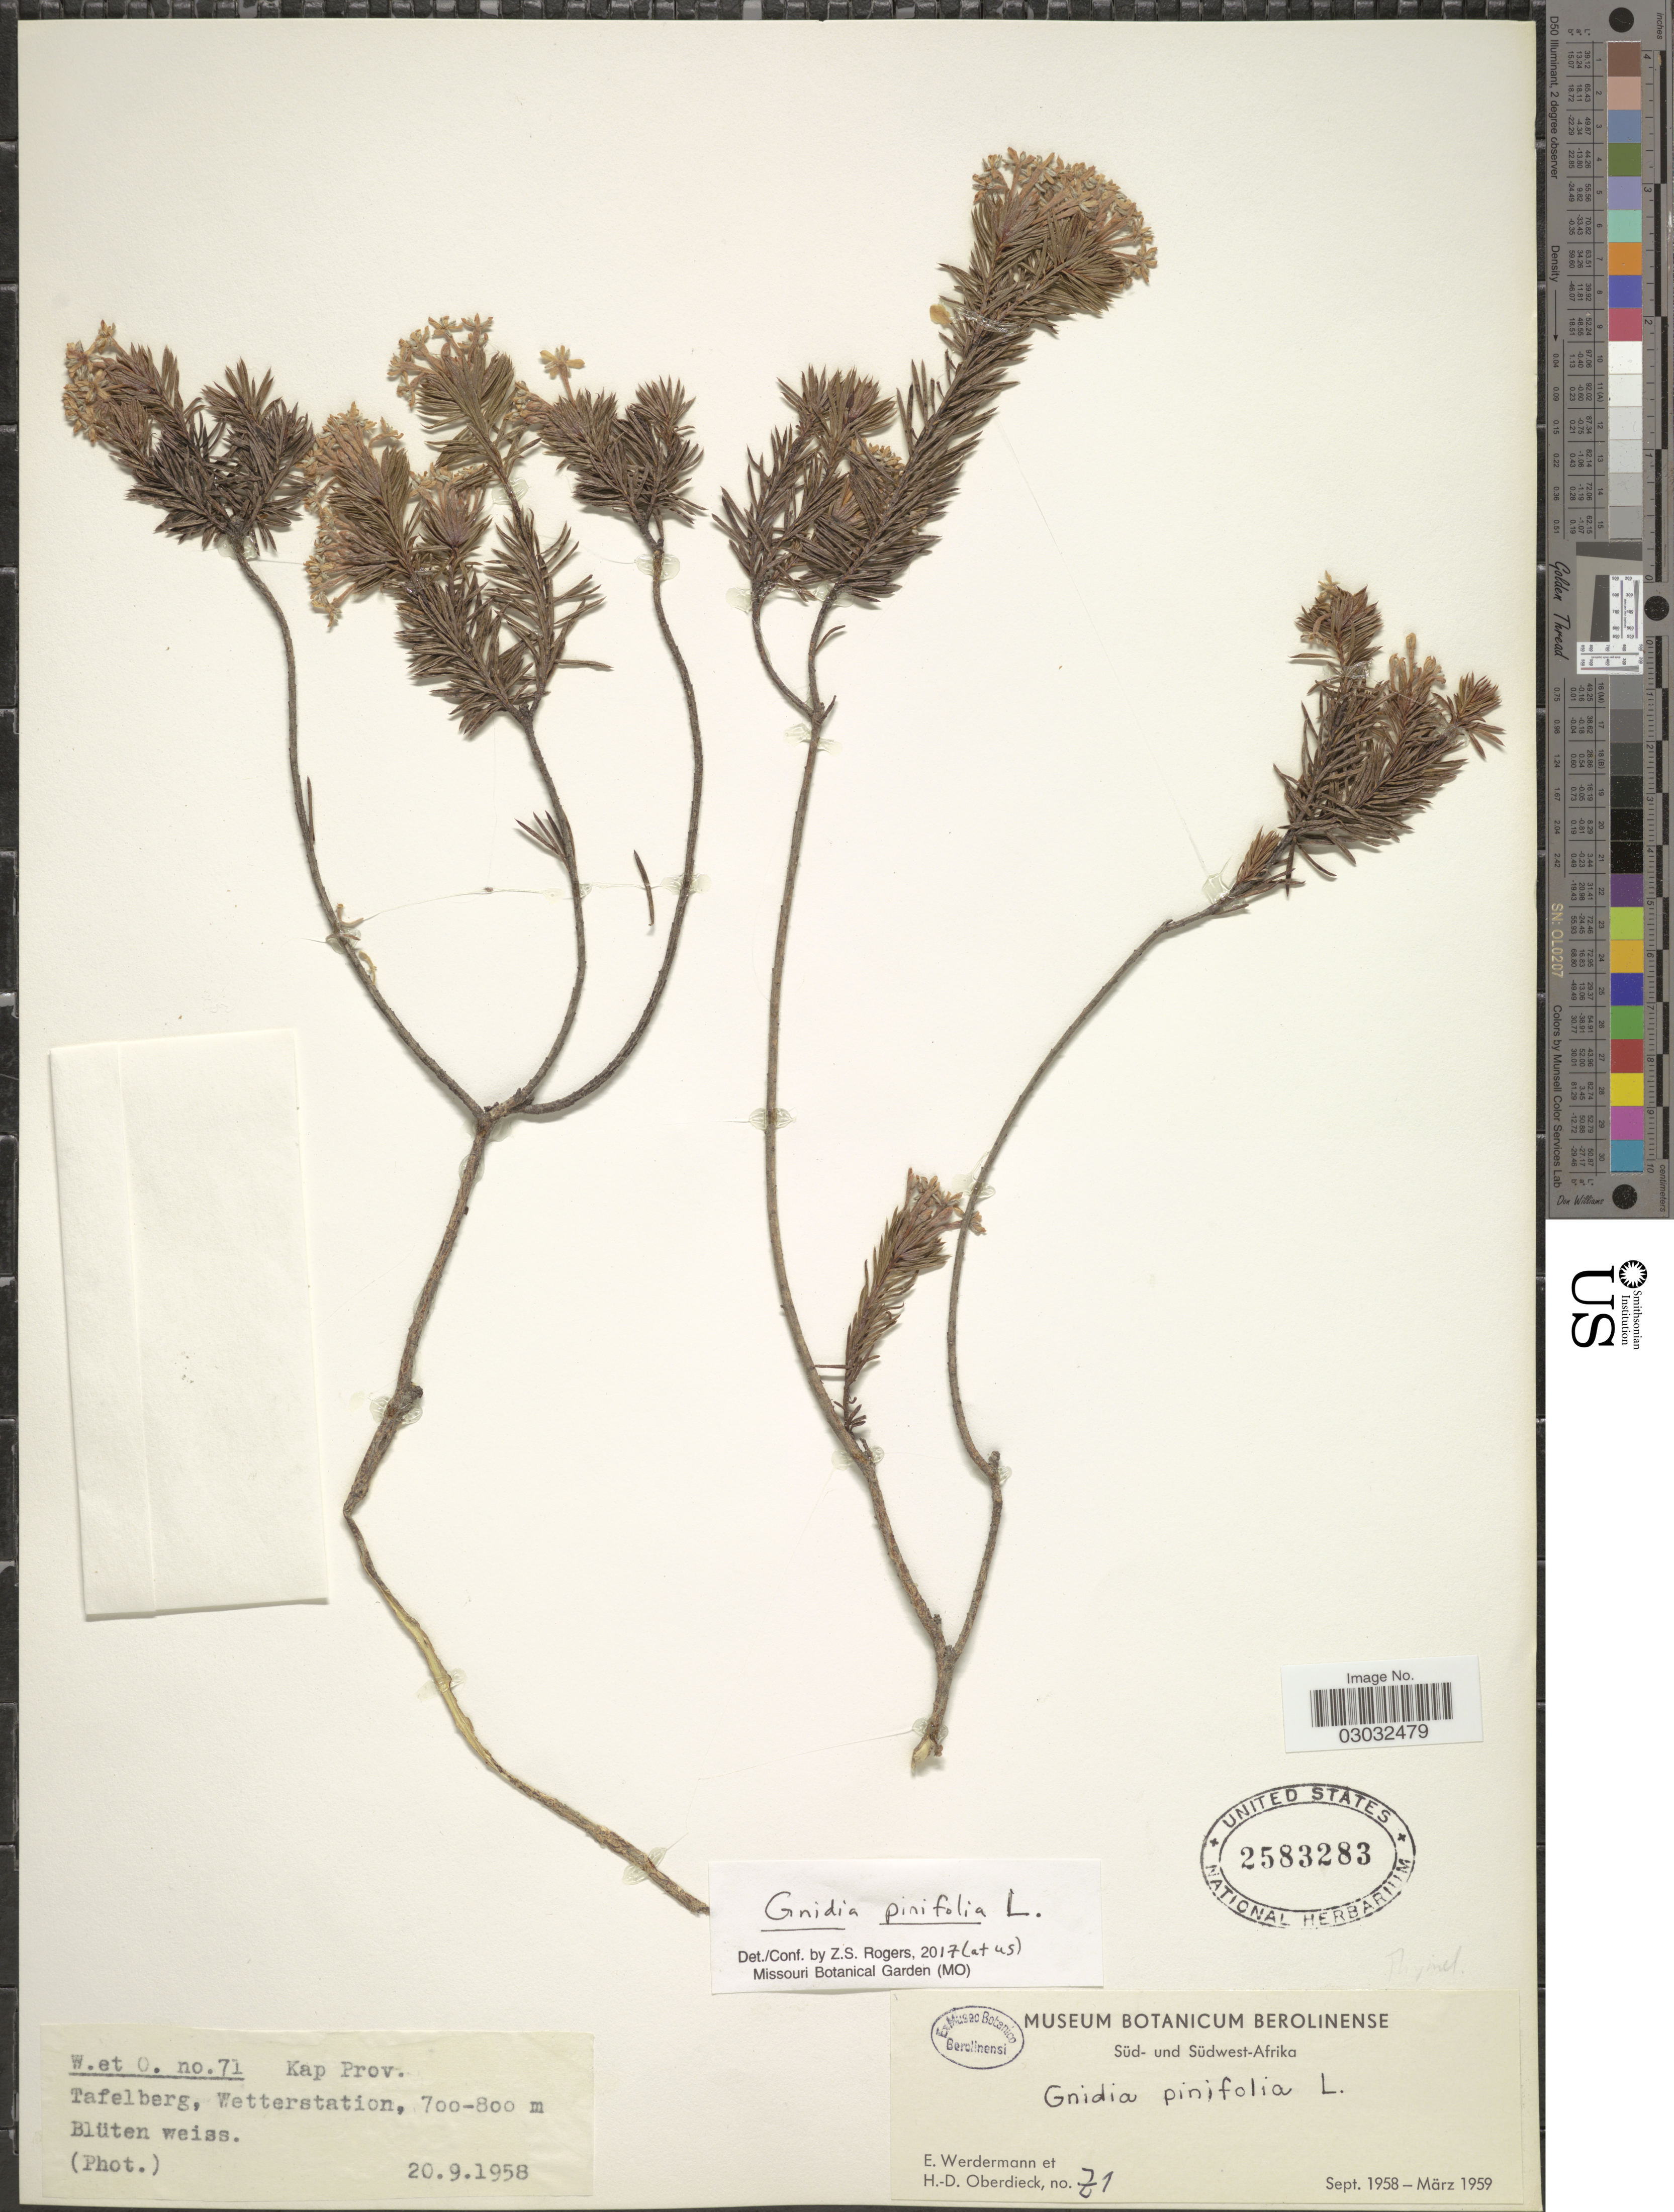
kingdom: Plantae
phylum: Tracheophyta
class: Magnoliopsida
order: Malvales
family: Thymelaeaceae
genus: Gnidia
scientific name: Gnidia pinifolia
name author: L.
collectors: E. Werdermann & H. Oberdieck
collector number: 71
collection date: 1958-09-20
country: South Africa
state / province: Western Cape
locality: Kap Prov. Tafelberg, Wetterstation.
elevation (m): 700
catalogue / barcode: US 2583283